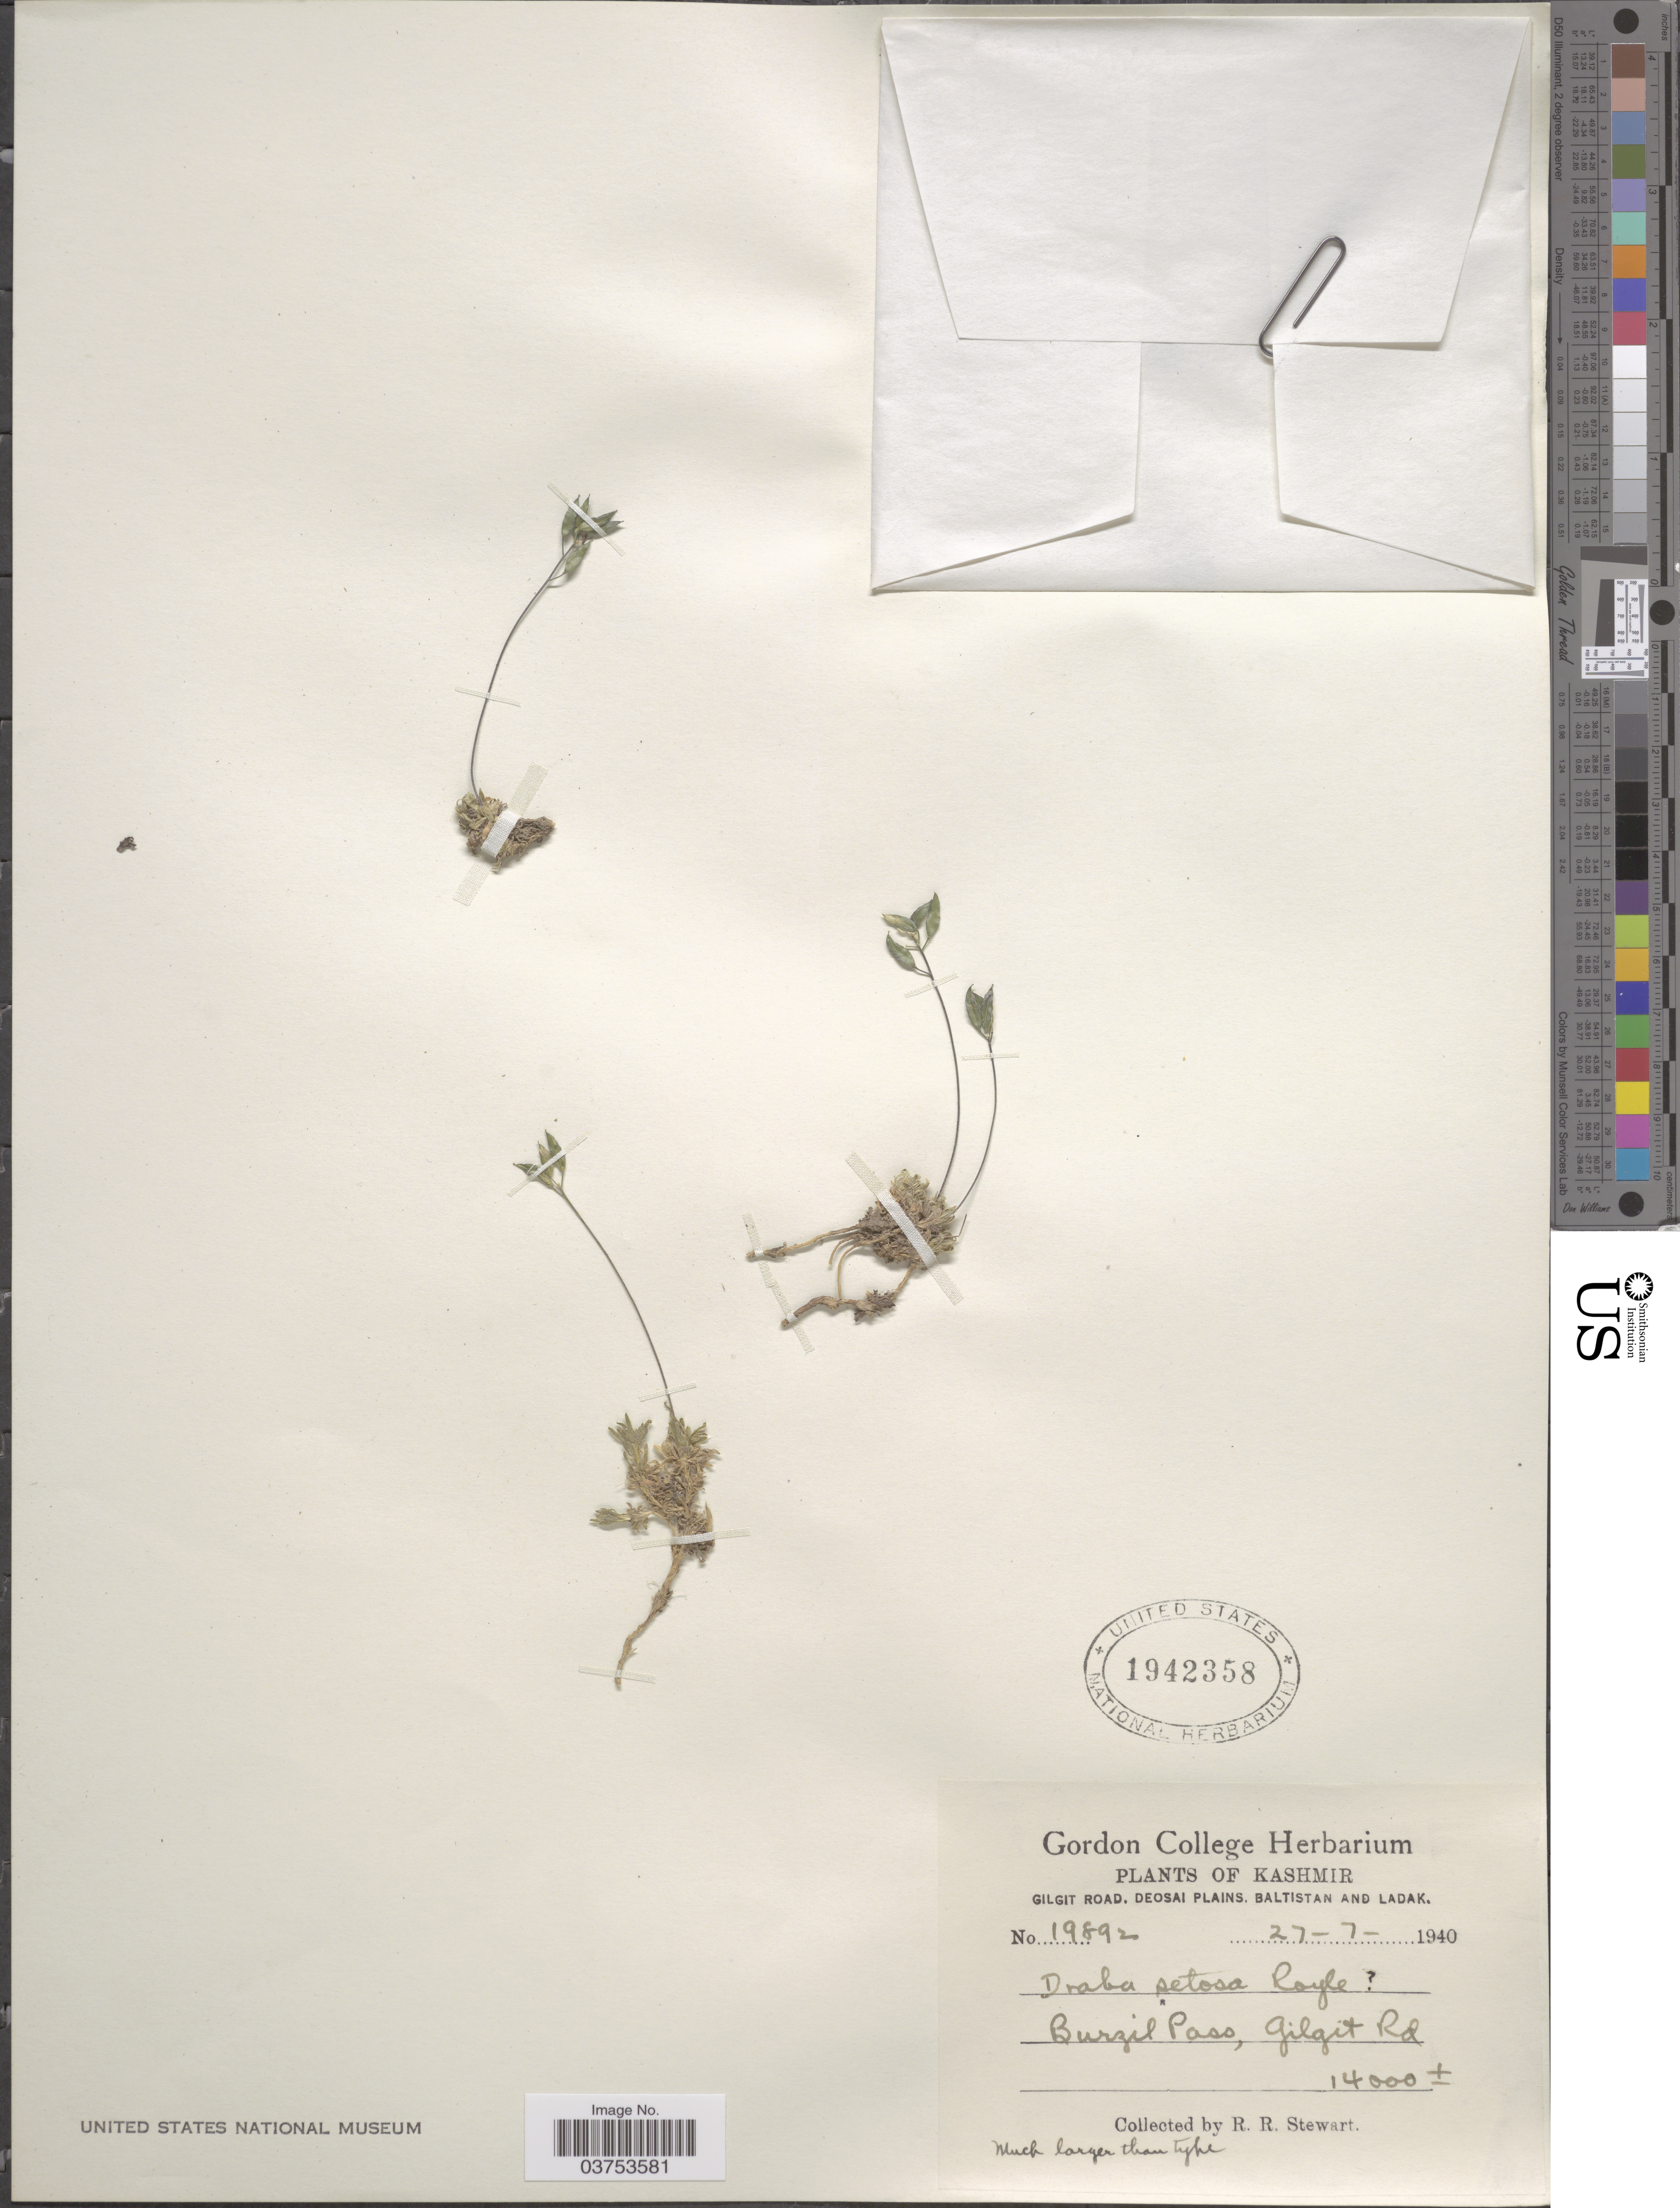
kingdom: Plantae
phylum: Tracheophyta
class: Magnoliopsida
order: Brassicales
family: Brassicaceae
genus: Draba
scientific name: Draba setosa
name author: Royle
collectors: R. Stewart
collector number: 19892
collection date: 1940-07-27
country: Pakistan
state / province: Gilgit-Baltistan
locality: Kashmir. Gilgit Road, Deosai Plains, Baltistan and Ladak. Burzil Pass, Gilgit Rd.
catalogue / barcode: US 1942358